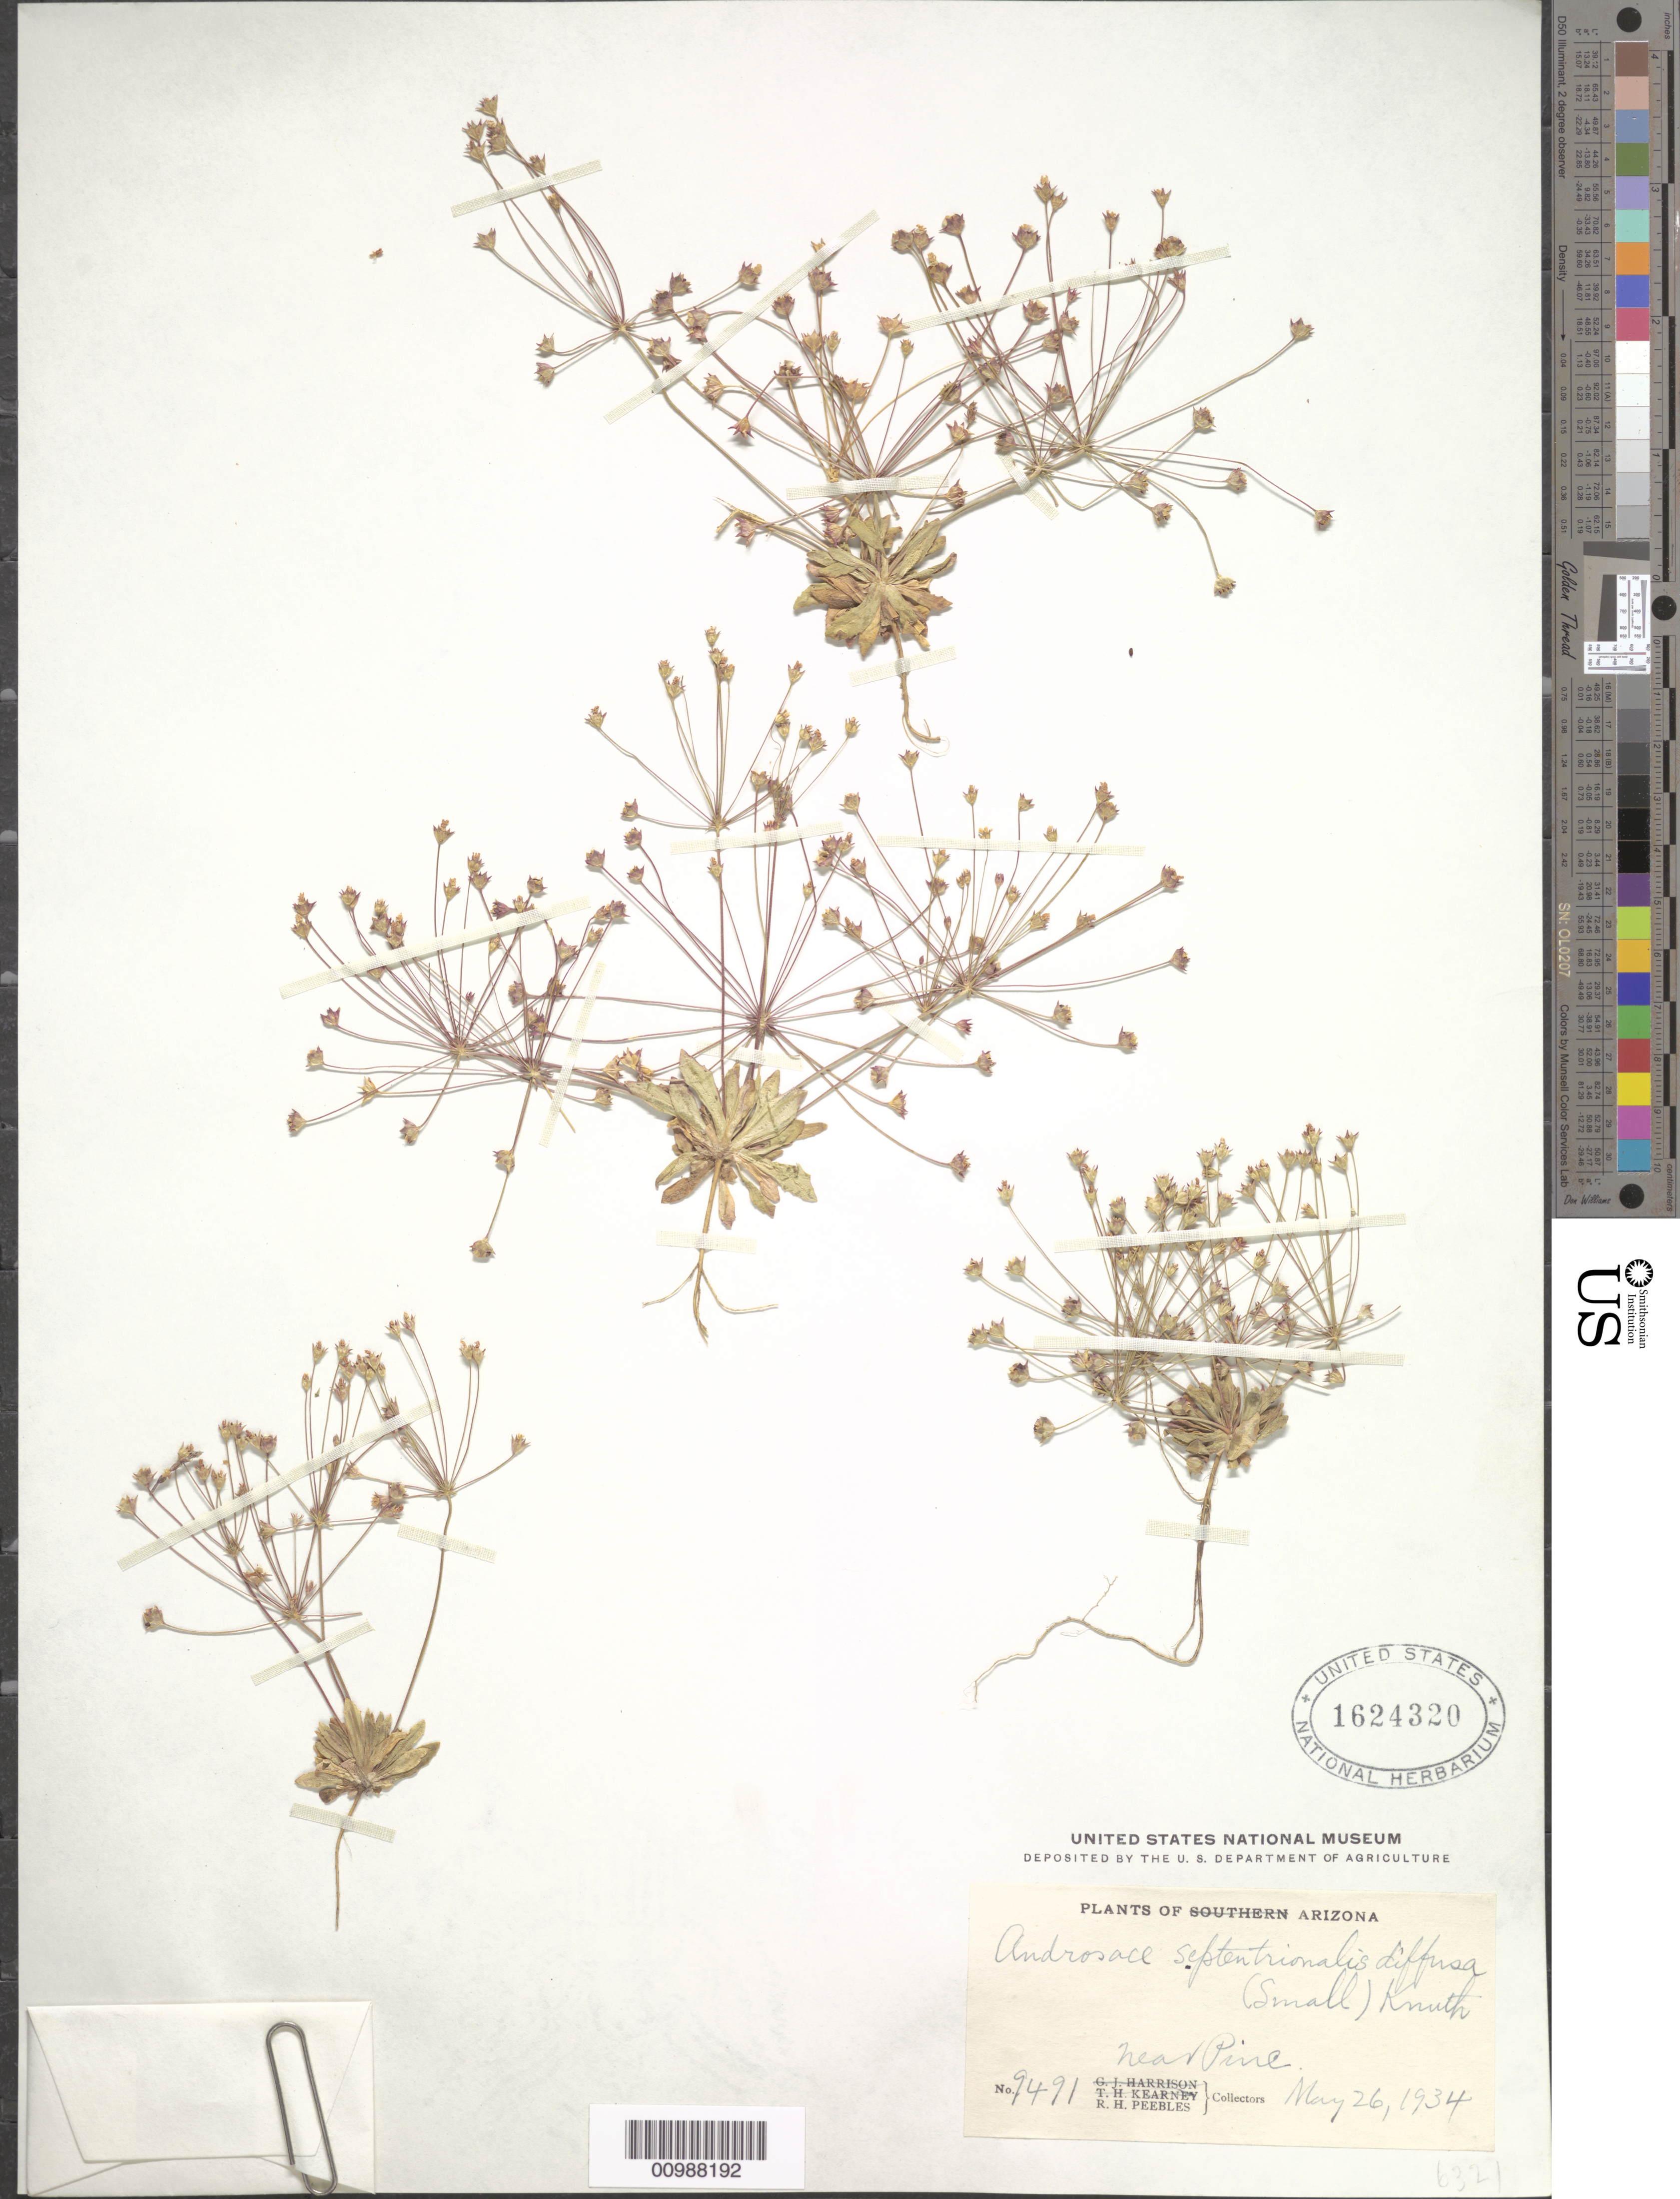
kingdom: Plantae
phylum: Tracheophyta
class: Magnoliopsida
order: Ericales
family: Primulaceae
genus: Androsace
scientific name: Androsace septentrionalis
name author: L.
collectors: R. H. Peebles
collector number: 9491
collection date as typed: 26 May 1934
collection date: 1934-05-26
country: United States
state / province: Arizona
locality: Near Pine.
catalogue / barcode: US 1624320